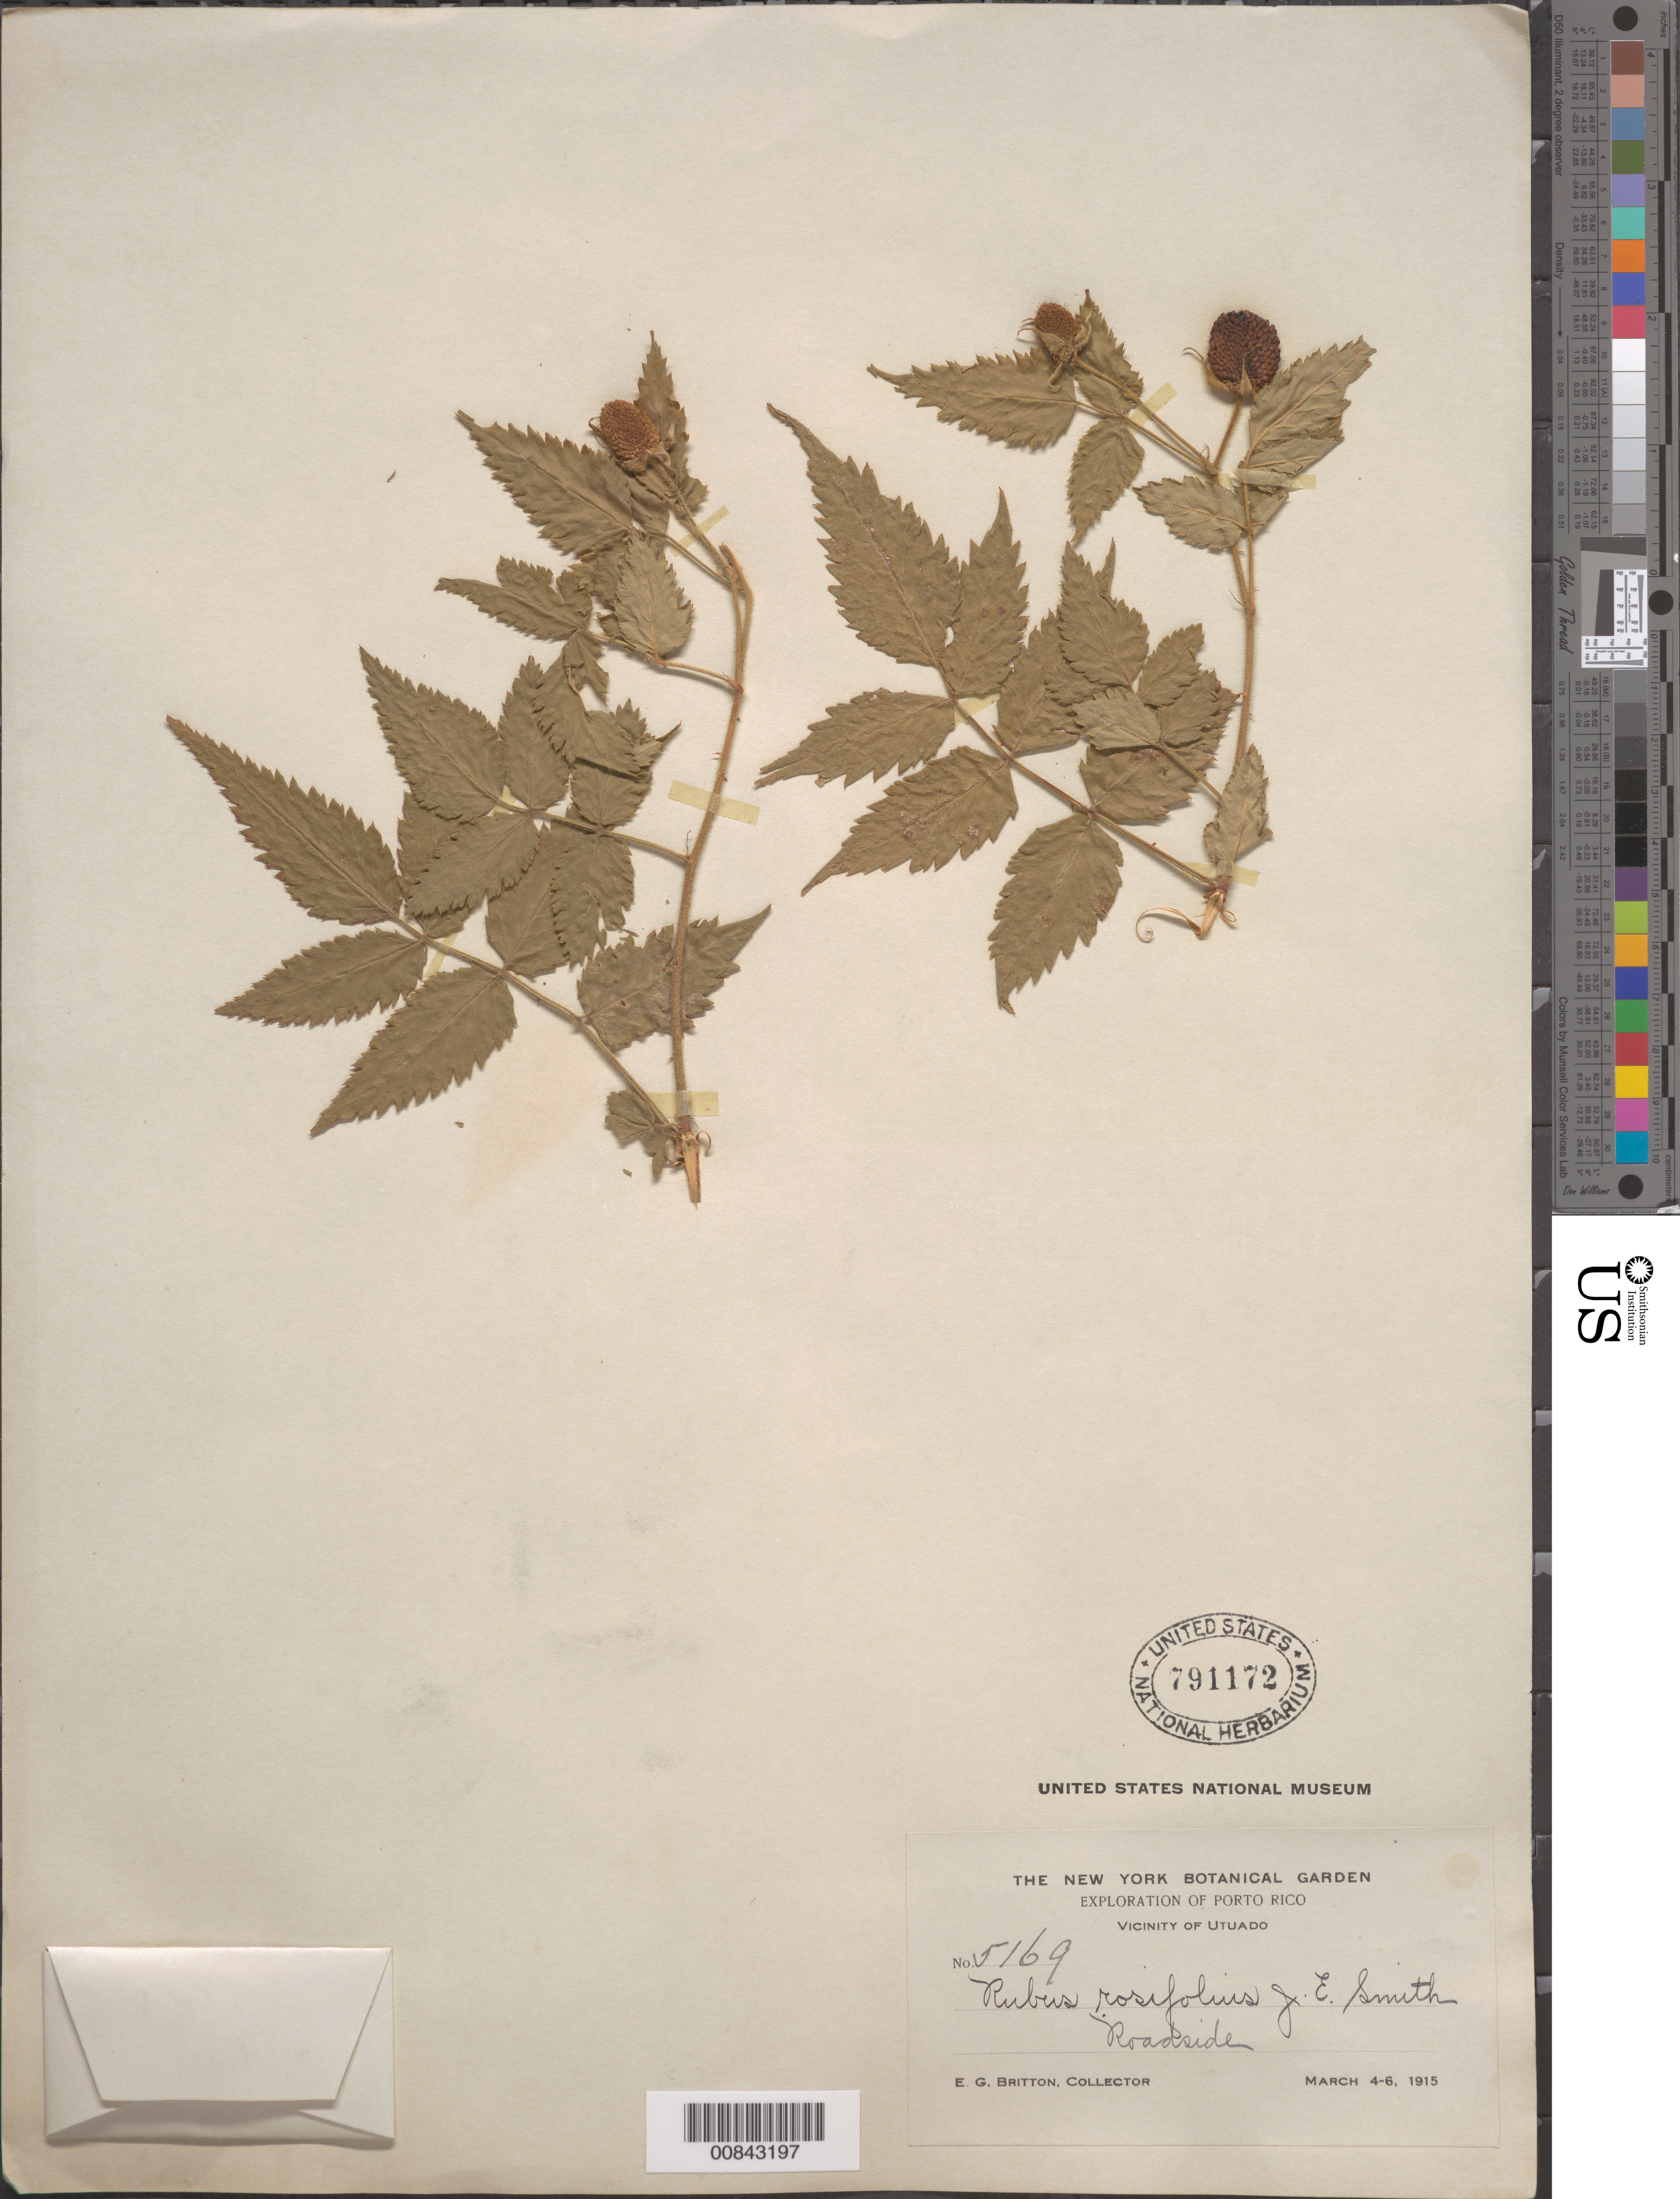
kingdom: Plantae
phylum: Tracheophyta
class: Magnoliopsida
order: Rosales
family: Rosaceae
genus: Rubus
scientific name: Rubus rosaefolius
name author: Sm.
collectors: E. G. Britton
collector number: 5169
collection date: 1915-03-04/1915-03-06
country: Puerto Rico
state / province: Utuado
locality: Vicinity of Utuado. Roadside.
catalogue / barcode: US 791172